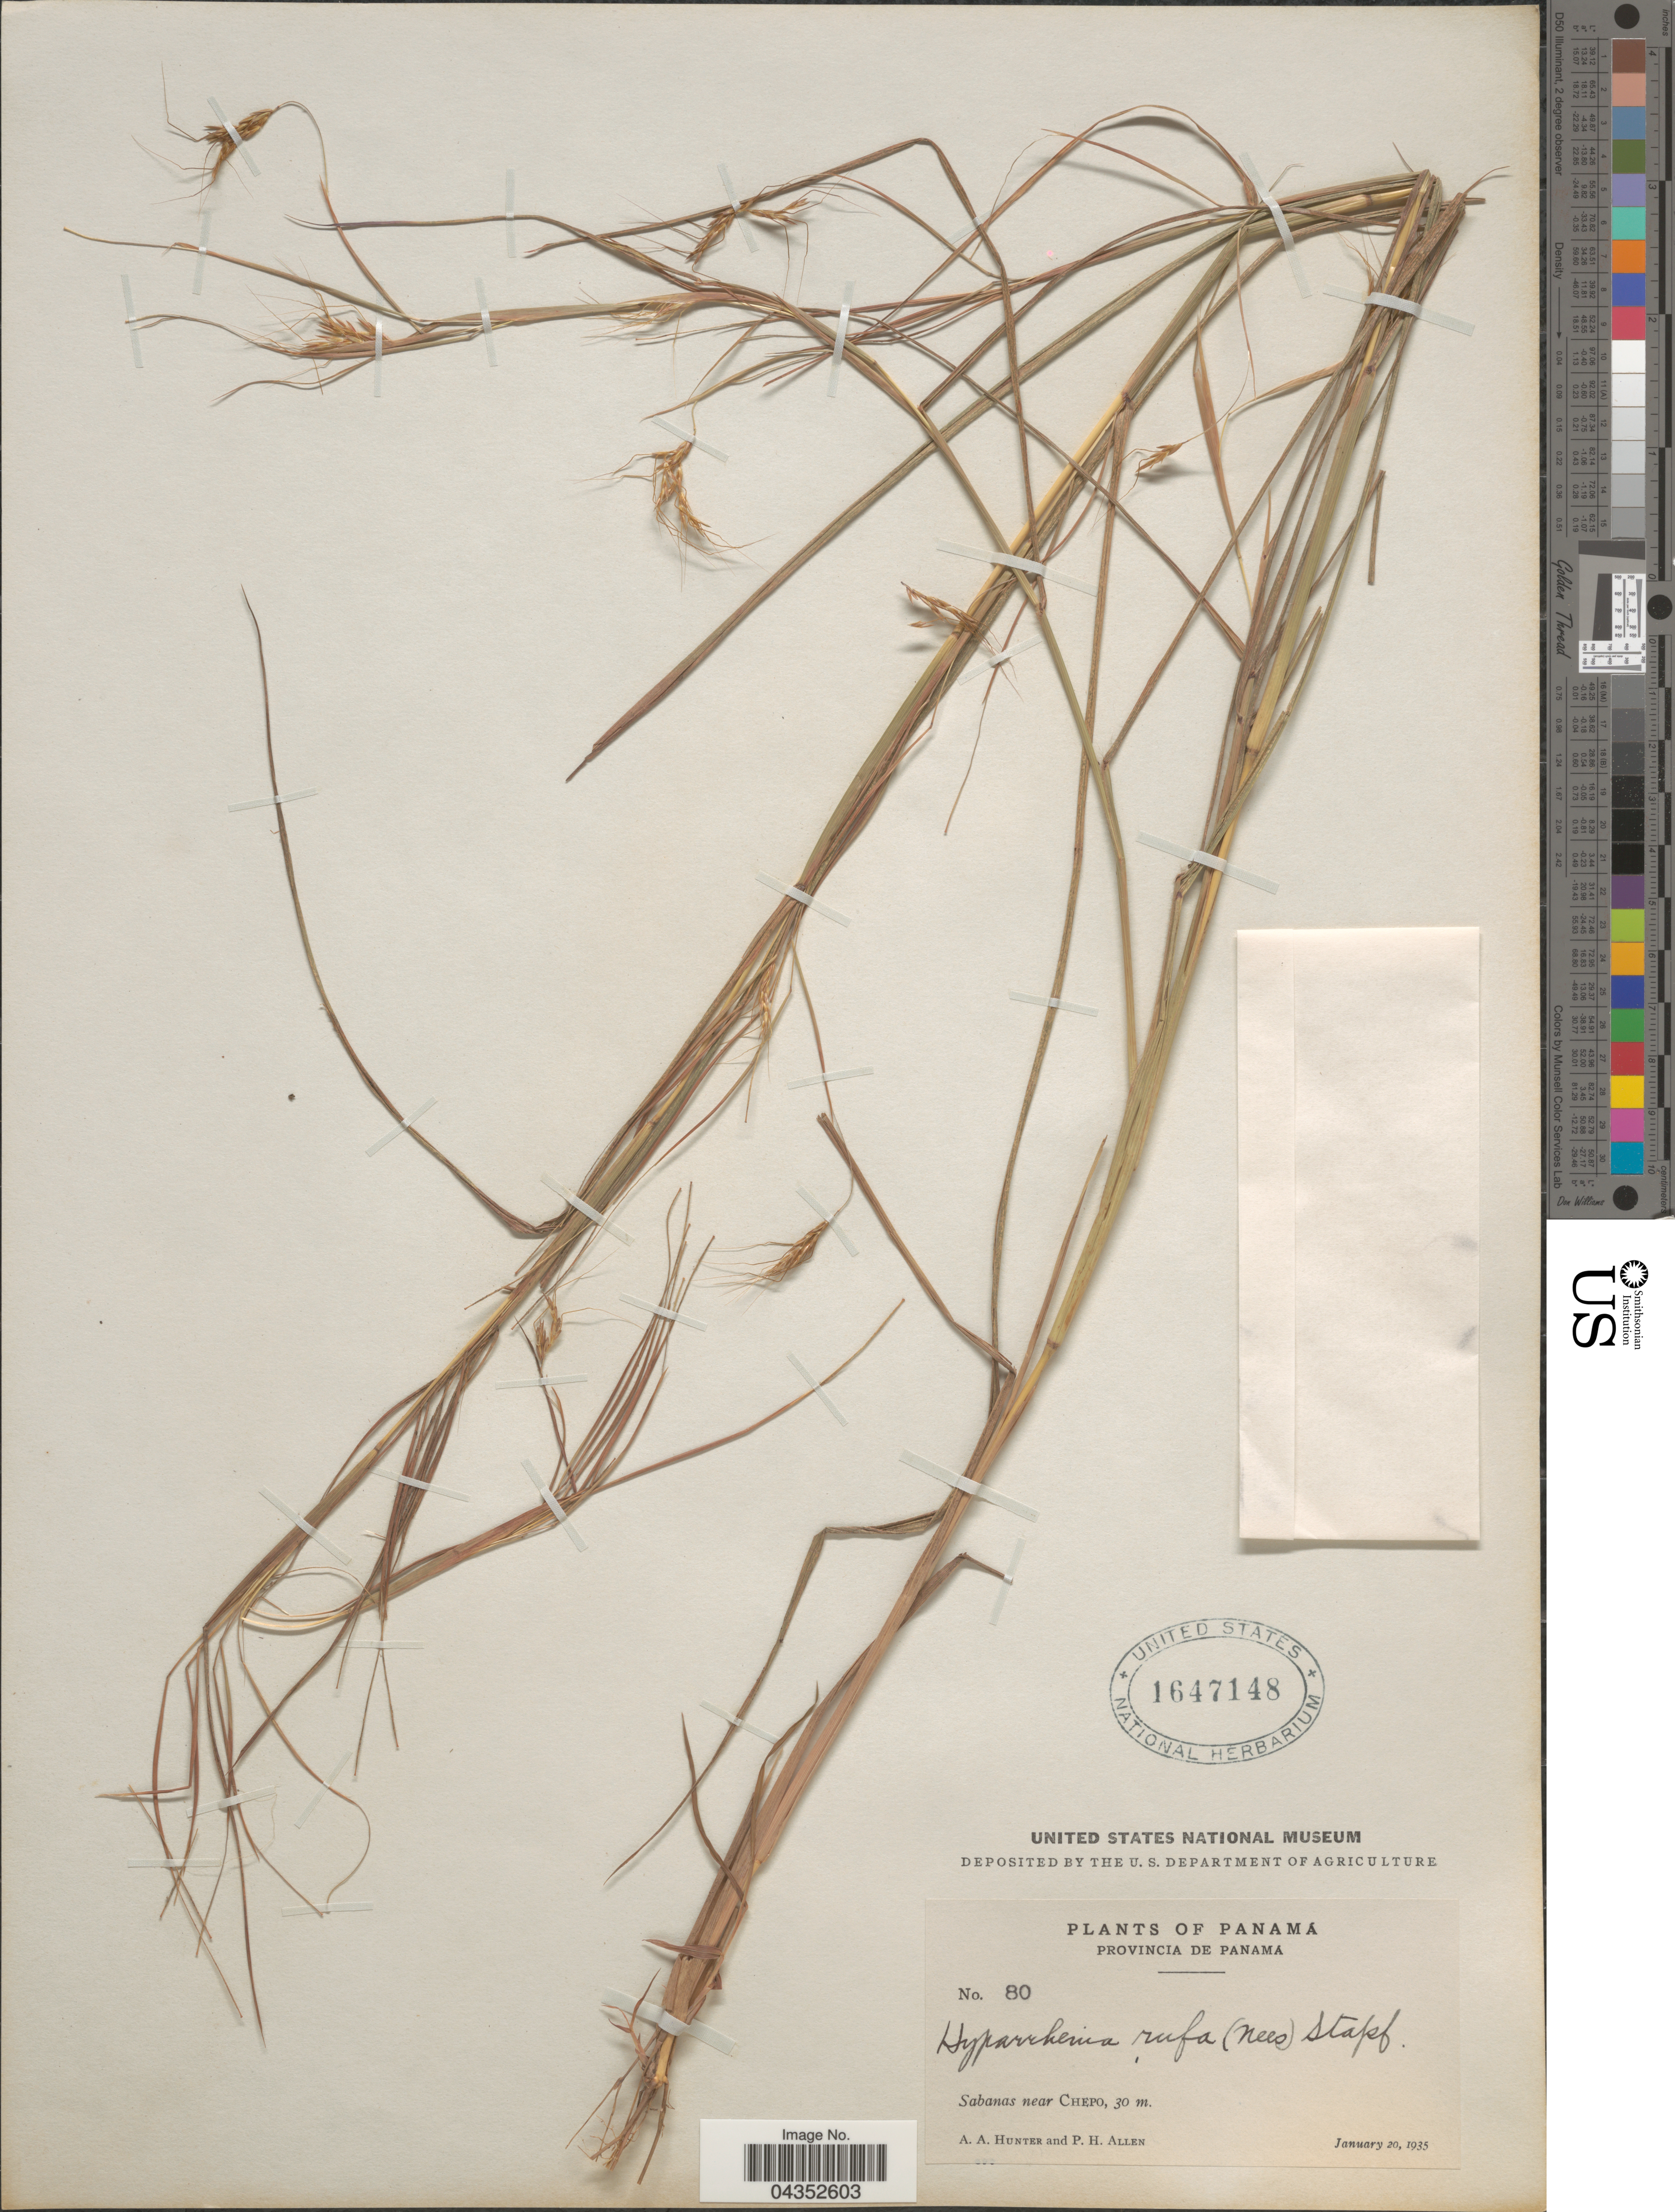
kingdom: Plantae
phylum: Tracheophyta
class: Liliopsida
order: Poales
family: Poaceae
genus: Hyparrhenia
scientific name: Hyparrhenia rufa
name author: (Nees) Stapf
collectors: A. Hunter & P. H. Allen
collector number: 80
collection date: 1935-01-20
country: Panama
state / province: Panamá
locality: Sabanas near Chepo.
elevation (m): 30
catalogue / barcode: US 1647148